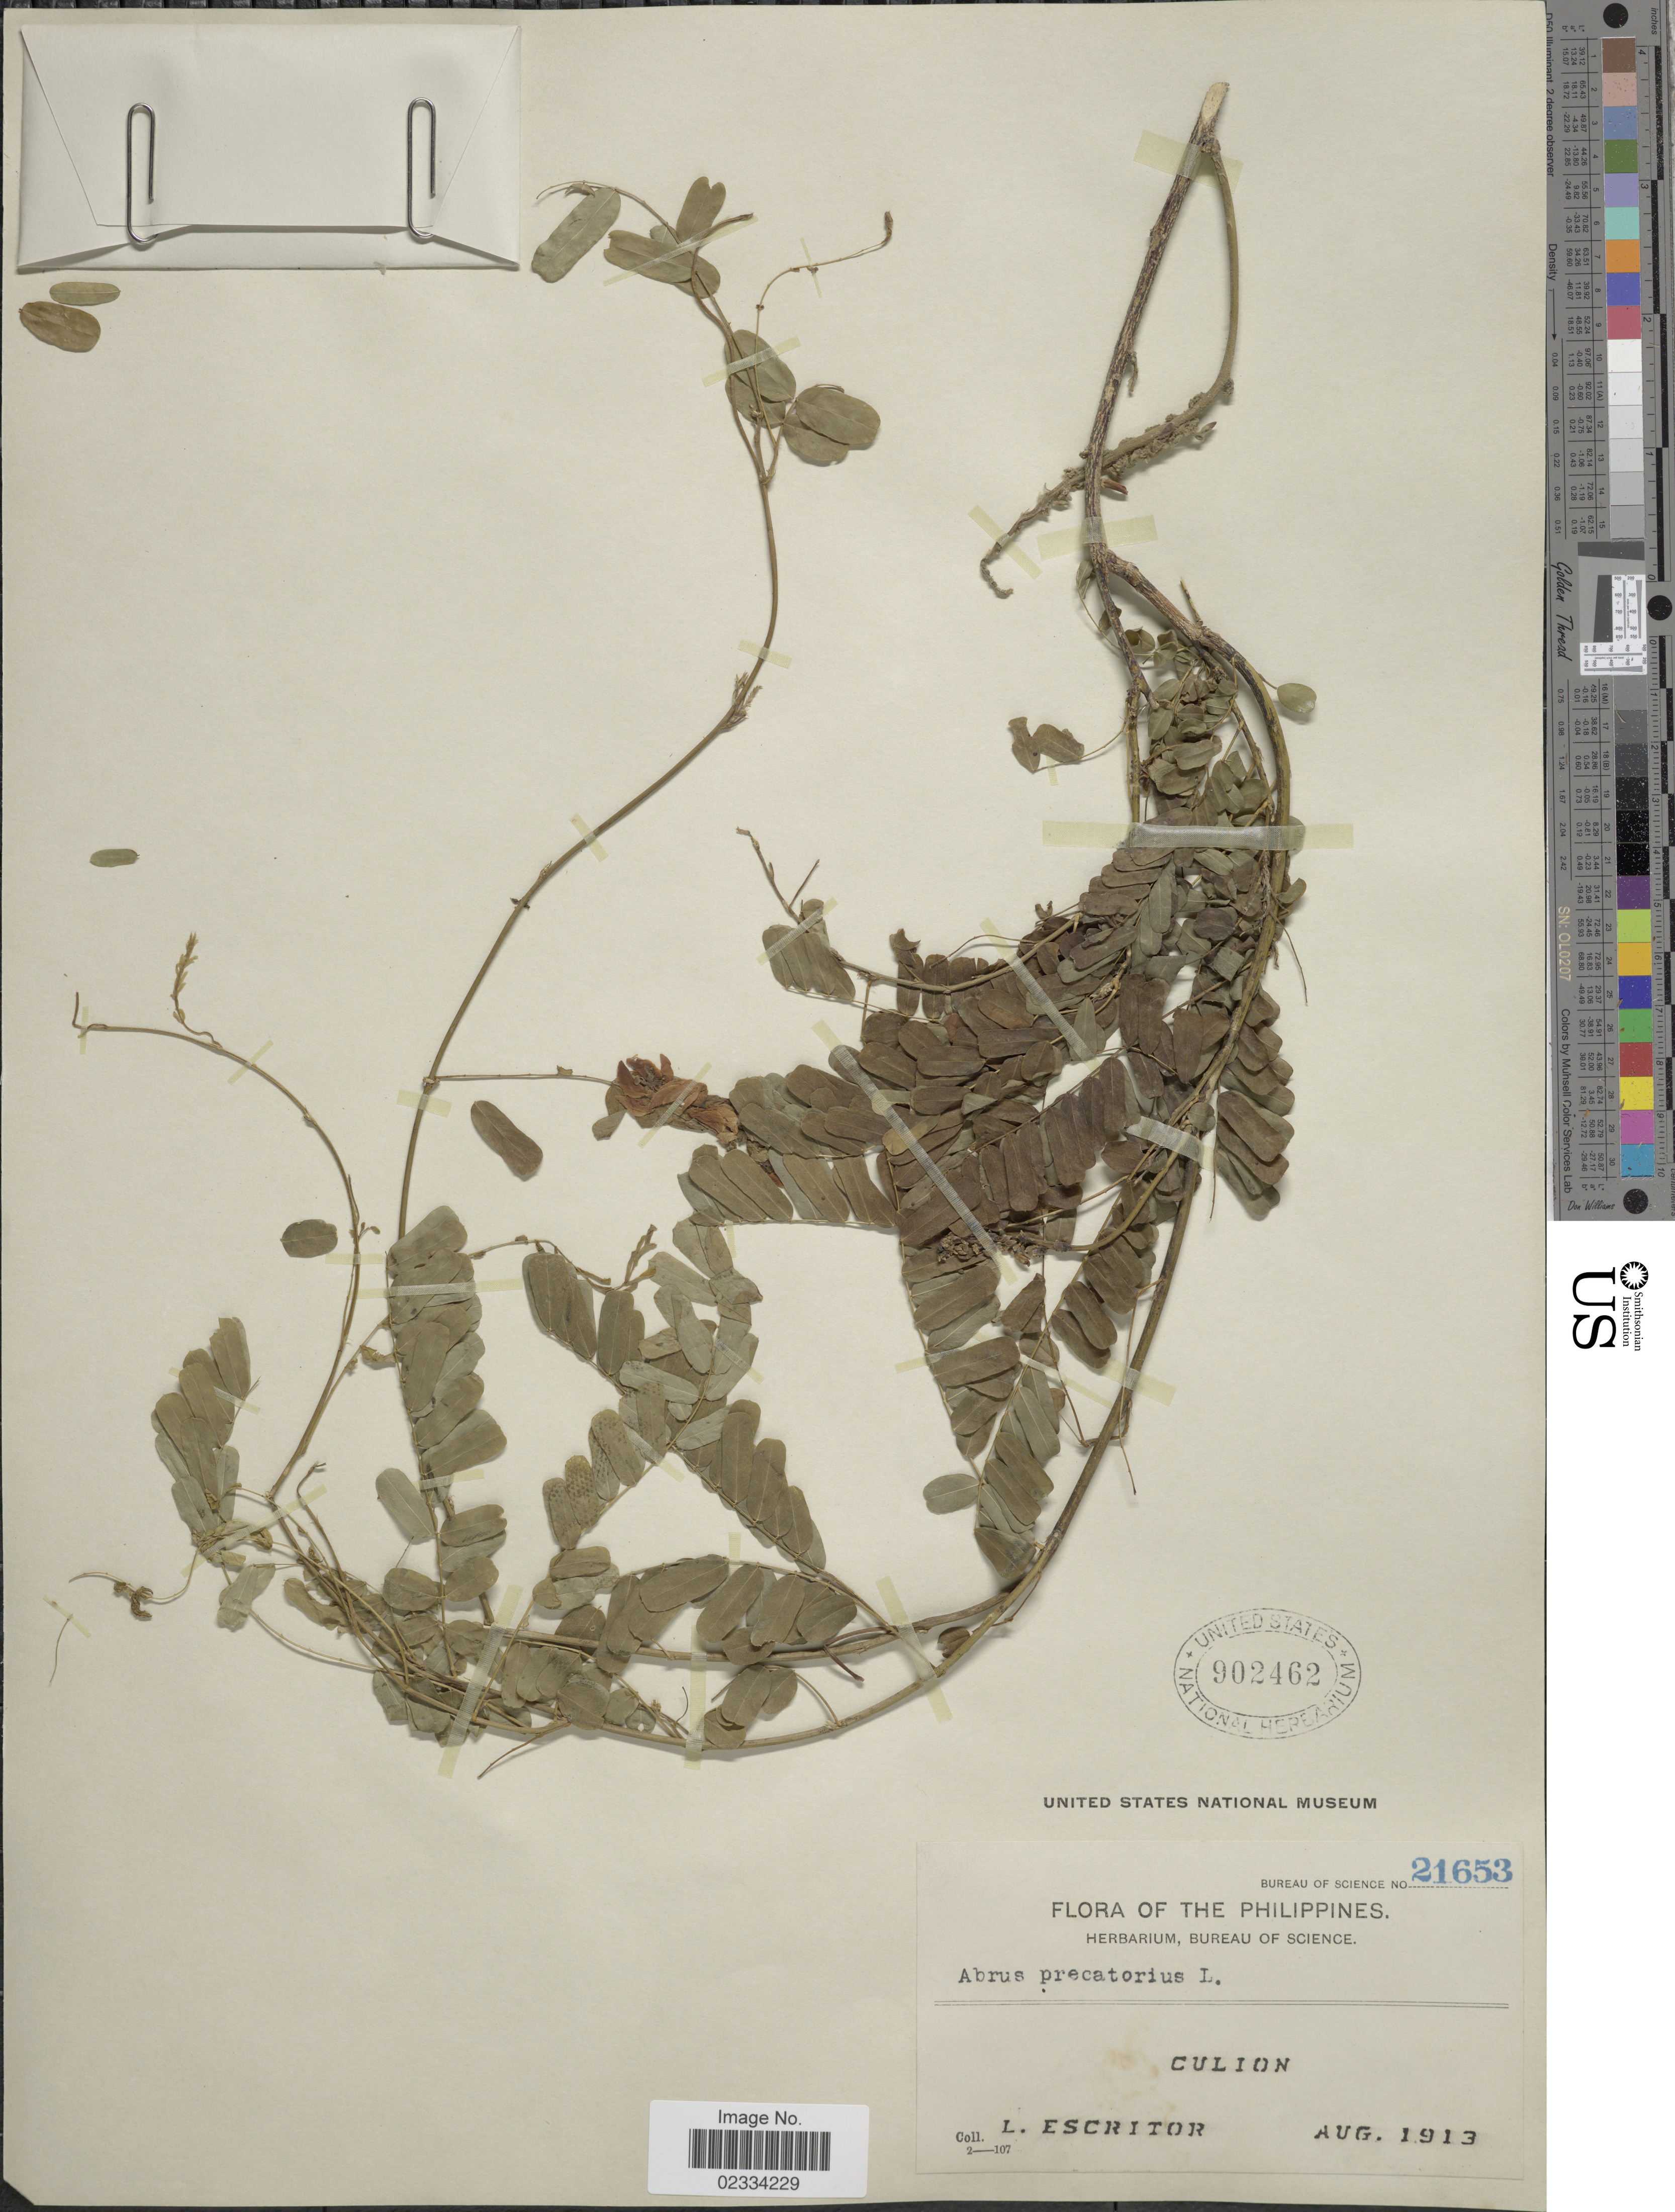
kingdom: Plantae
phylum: Tracheophyta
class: Magnoliopsida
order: Fabales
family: Fabaceae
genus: Abrus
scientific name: Abrus precatorius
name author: L.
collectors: L. Escritor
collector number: Bureau of Science 21653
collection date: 1913-08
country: Philippines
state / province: Mimaropa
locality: Culion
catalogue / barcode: US 902462